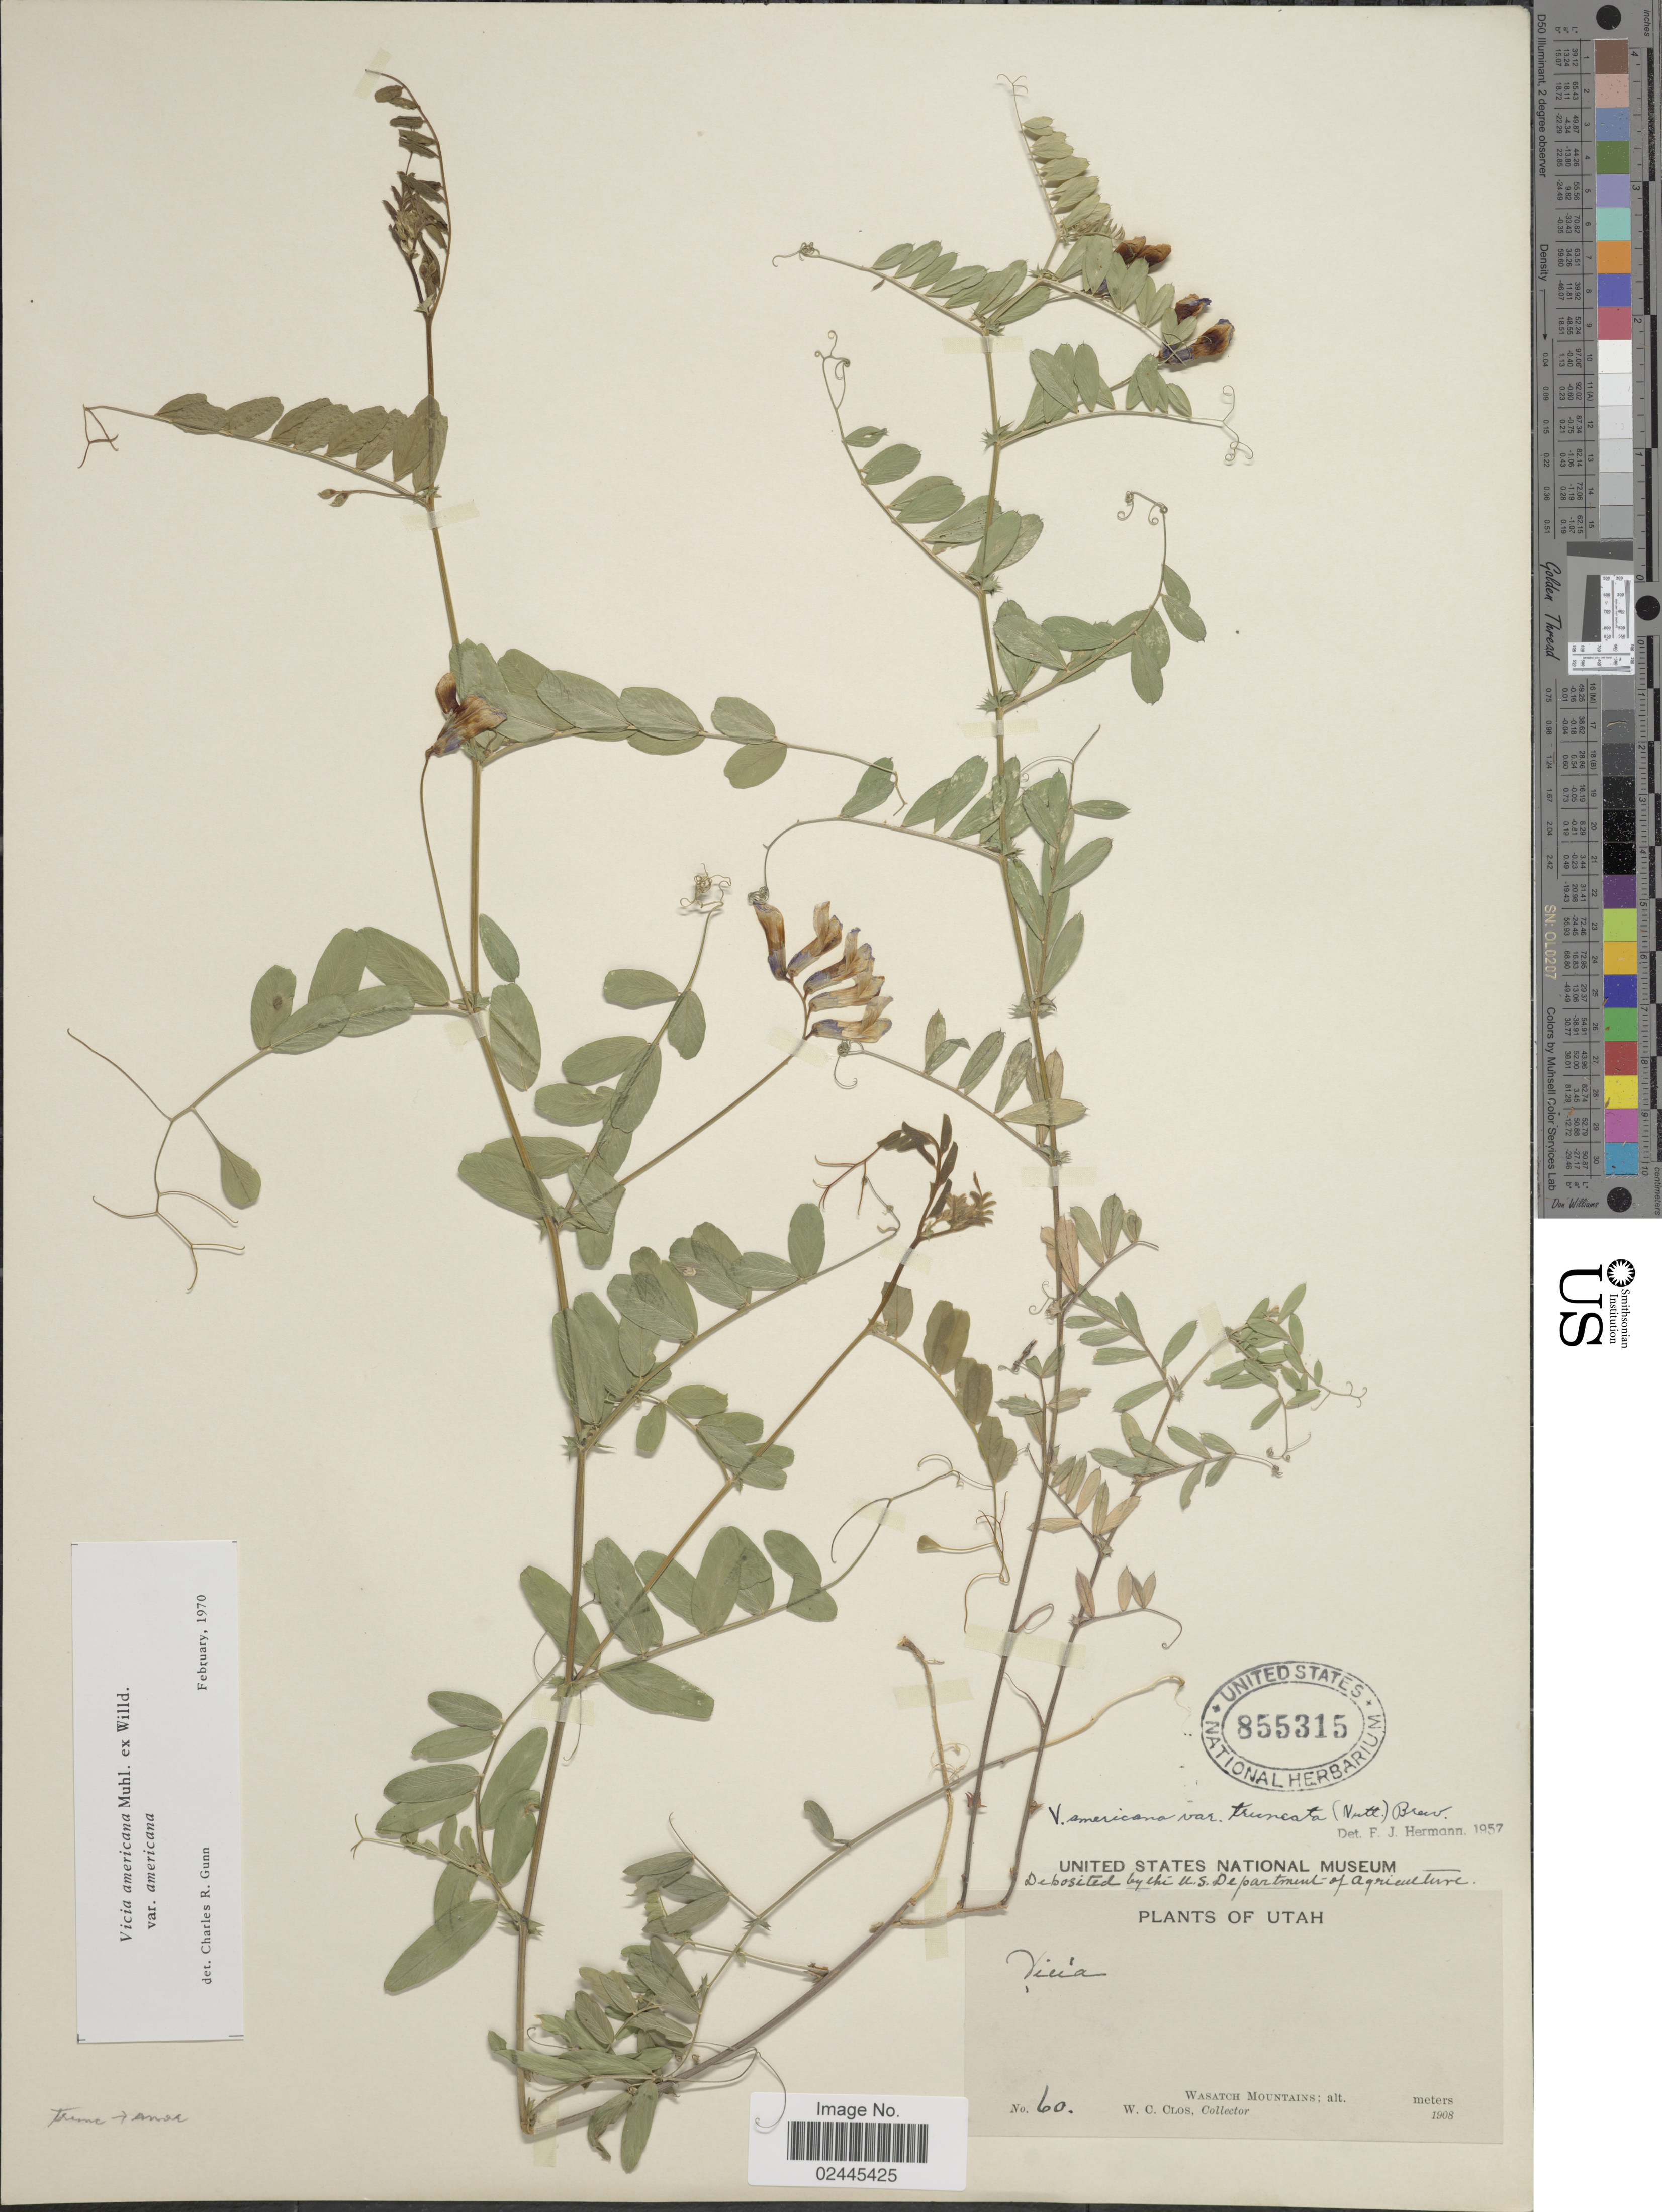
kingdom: Plantae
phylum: Tracheophyta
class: Magnoliopsida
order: Fabales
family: Fabaceae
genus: Vicia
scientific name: Vicia americana var. americana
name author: Muhl. ex Willd.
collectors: W. C. Clos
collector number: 60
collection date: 1908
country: United States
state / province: Utah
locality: Wasatch Mountains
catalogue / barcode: US 855315